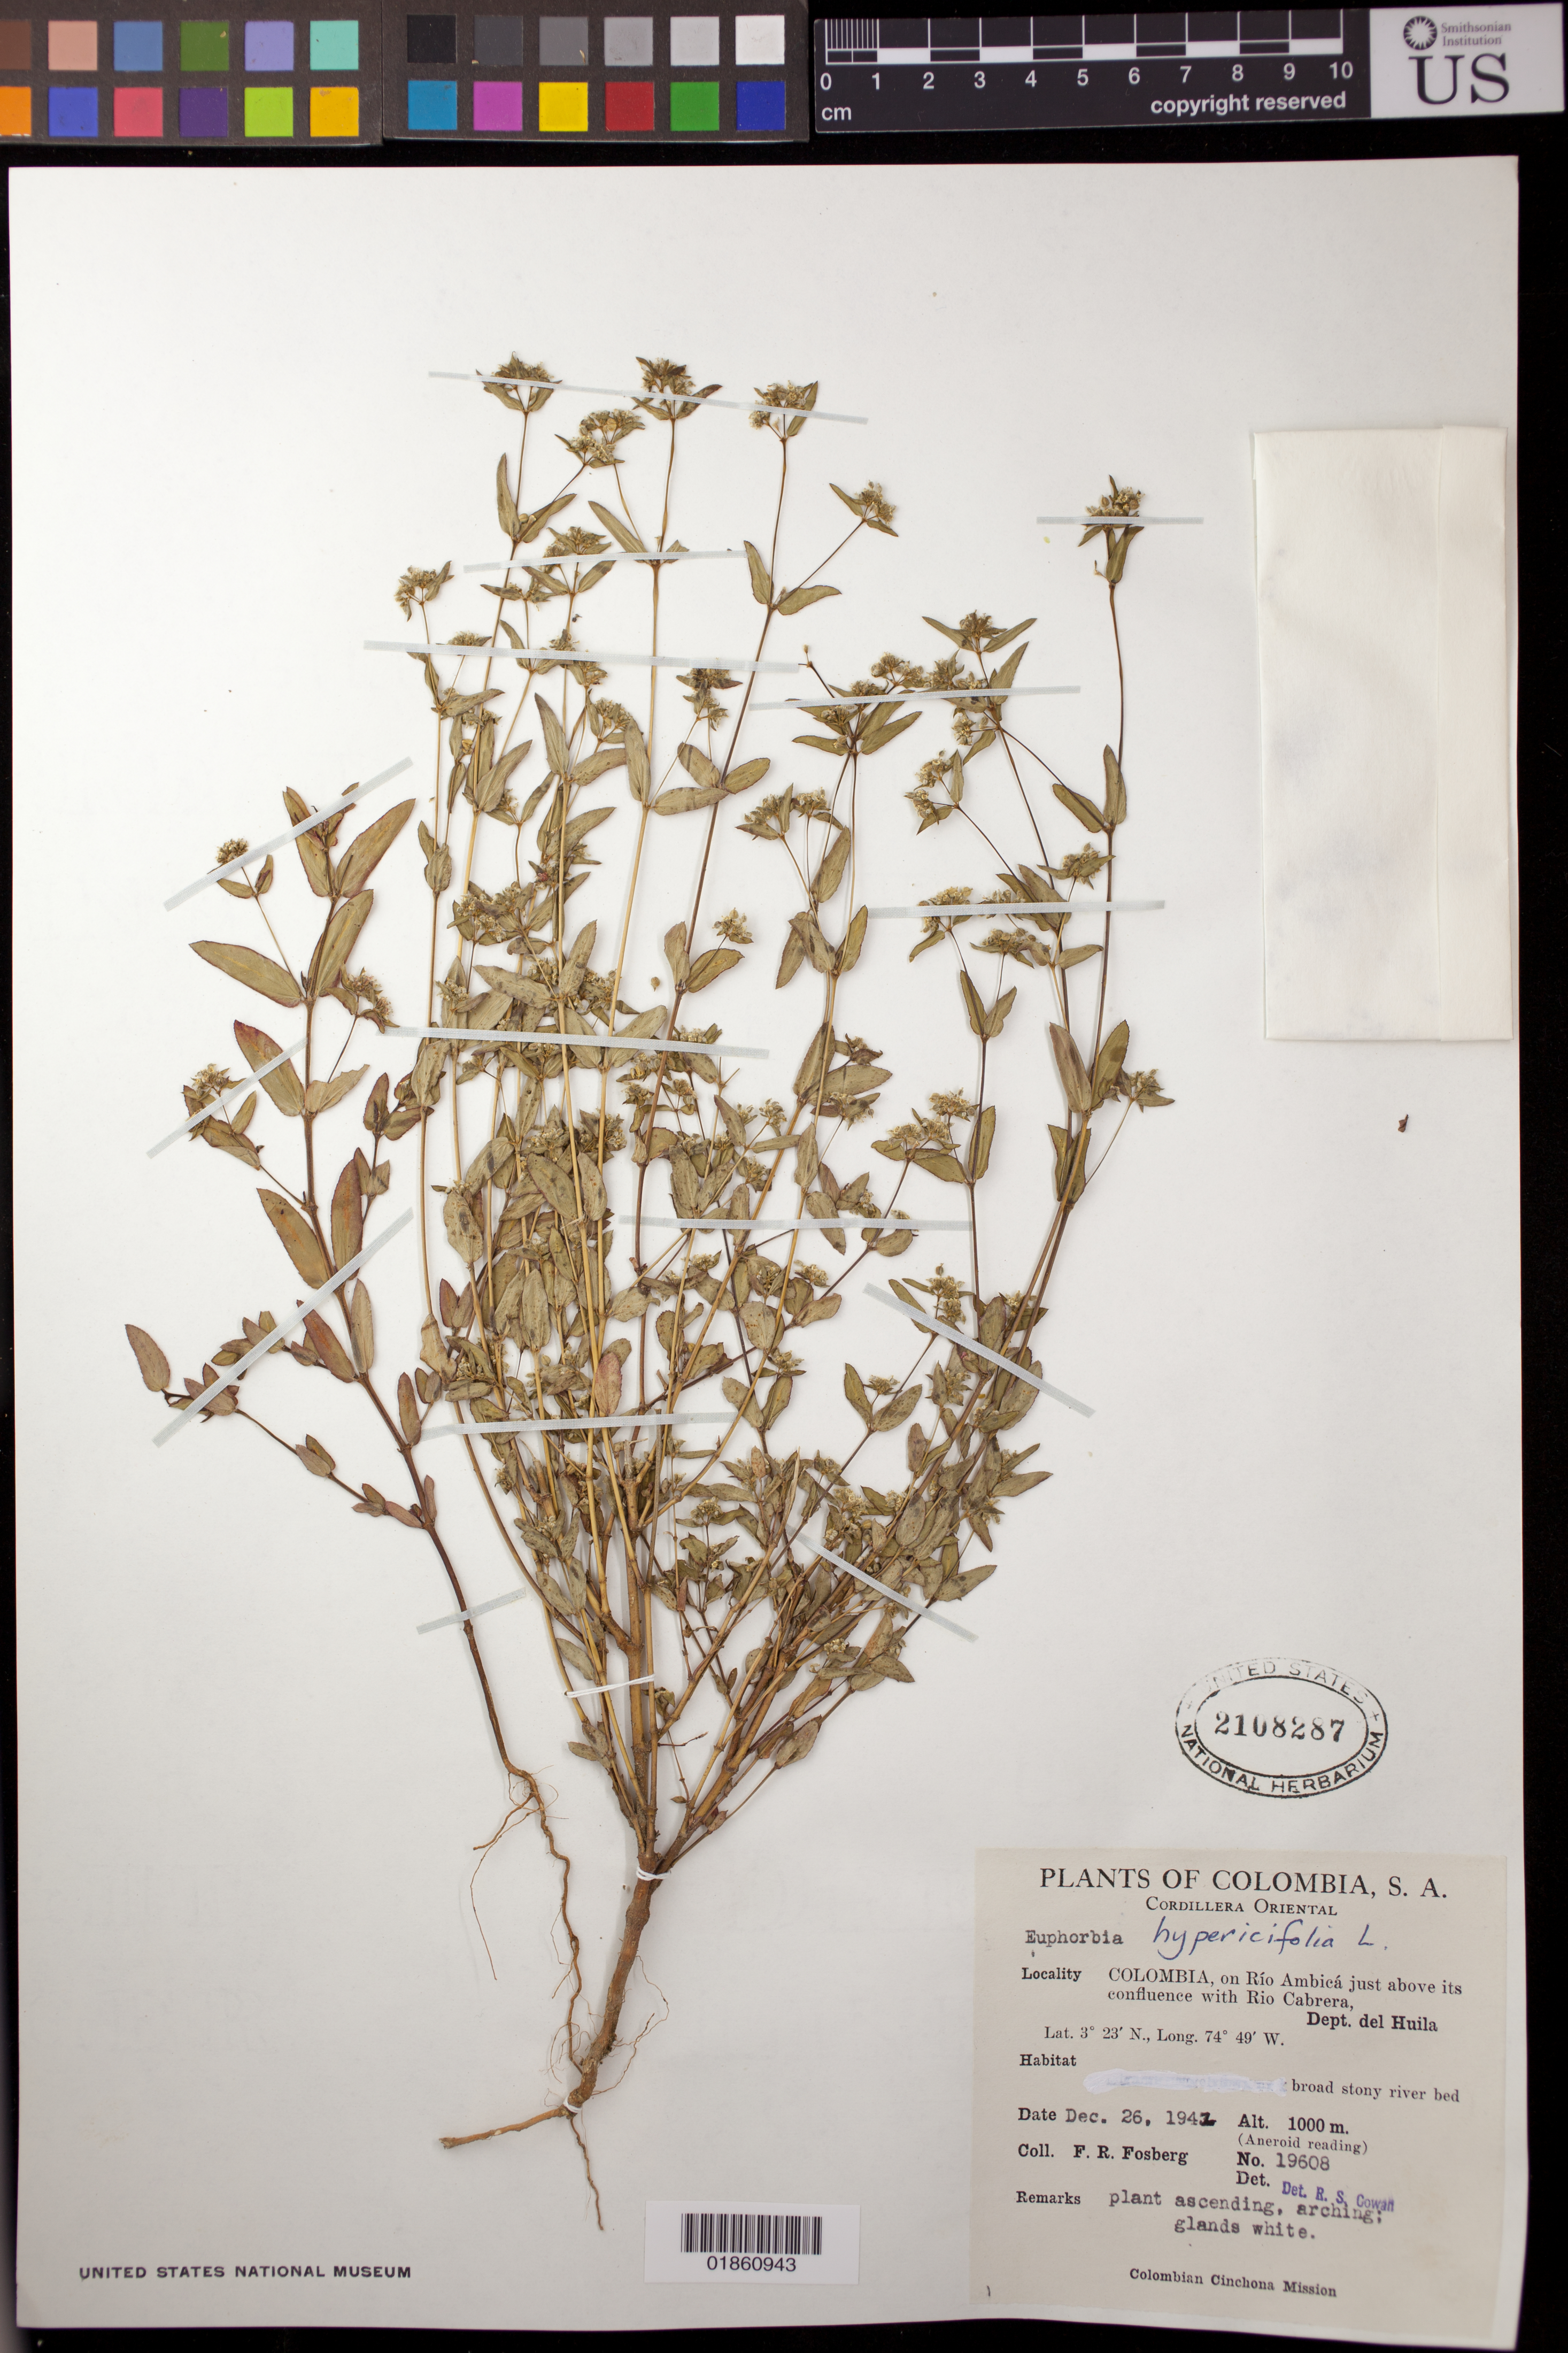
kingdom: Plantae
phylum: Tracheophyta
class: Magnoliopsida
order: Malpighiales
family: Euphorbiaceae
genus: Euphorbia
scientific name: Euphorbia hypericifolia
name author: L.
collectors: F. R. Fosberg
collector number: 19608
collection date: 1942-12-26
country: Colombia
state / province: Huila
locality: Cordillera Oriental: on Río Ambicá just above its confluence with Rio Cabrera.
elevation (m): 1000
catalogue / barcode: US 2108287